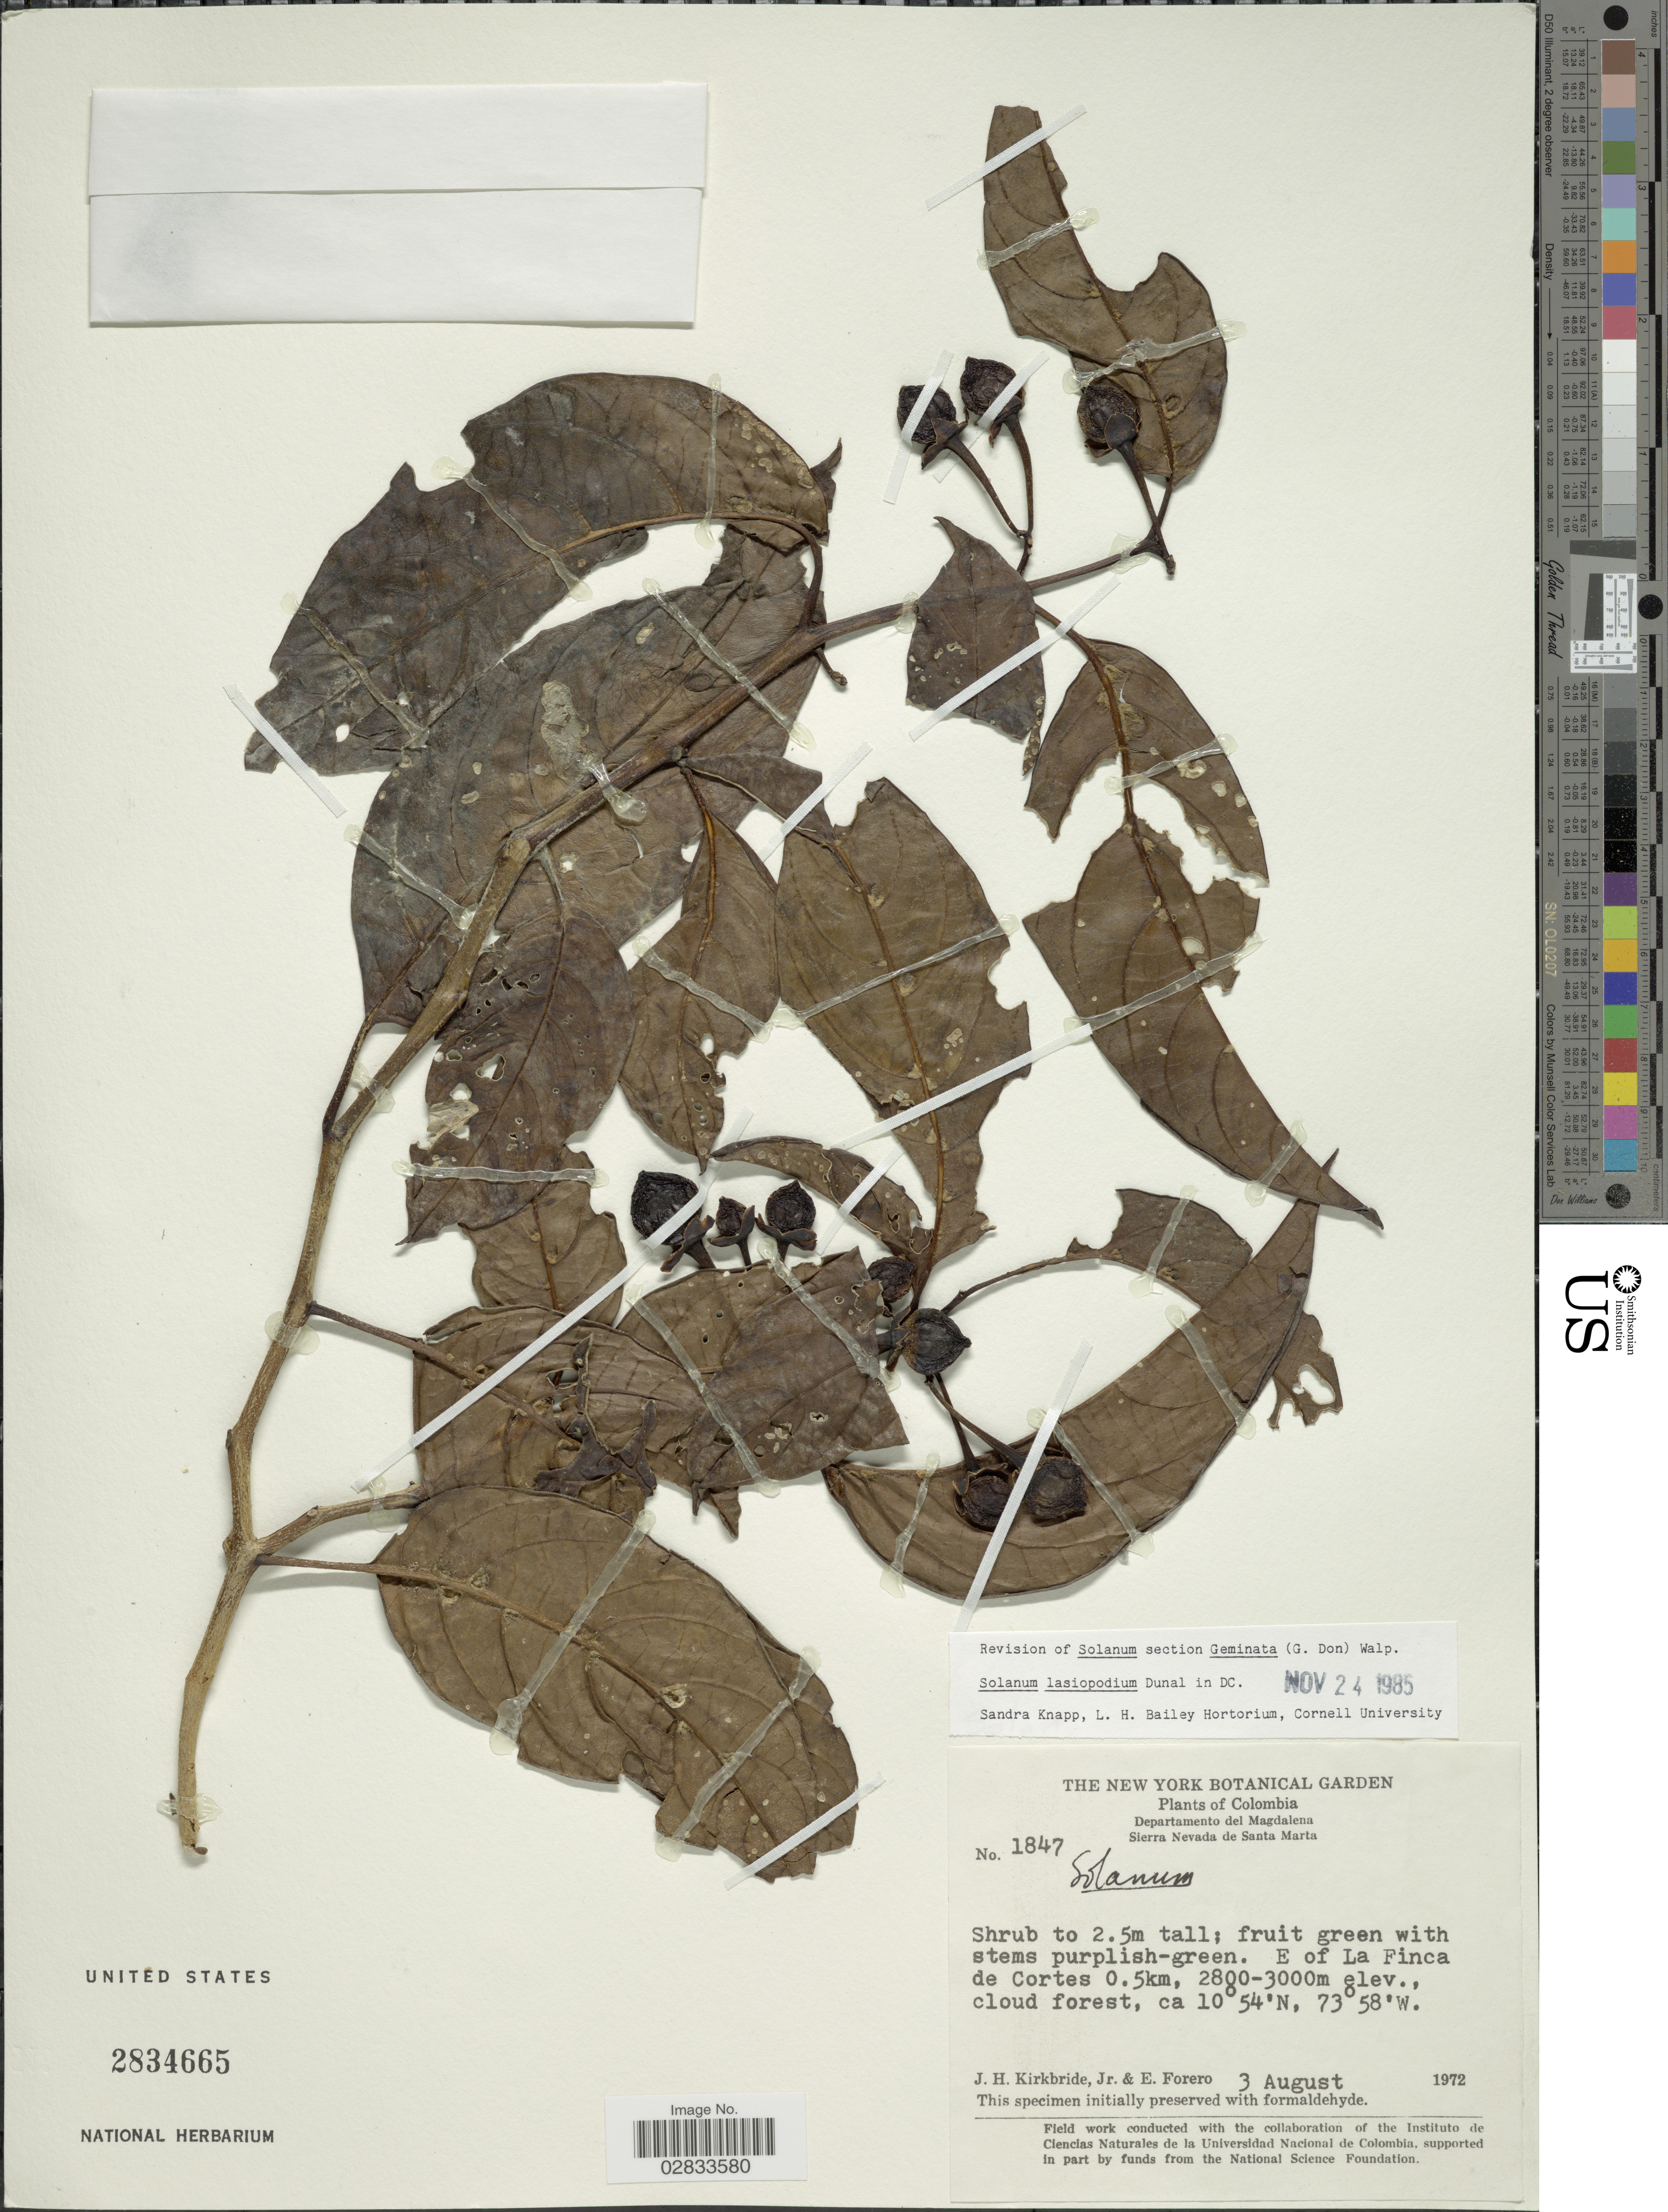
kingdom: Plantae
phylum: Tracheophyta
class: Magnoliopsida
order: Solanales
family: Solanaceae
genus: Solanum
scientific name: Solanum lasiopodium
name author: Dunst. in DC.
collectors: J. H. Kirkbride & E. Forero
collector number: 1847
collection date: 1972-08-03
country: Colombia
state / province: Magdalena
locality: Departamento del Magdalena. Sierra Nevada de Santa Marta. E of La Finca de Cortes 0.5km.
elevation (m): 2800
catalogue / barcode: US 2834665